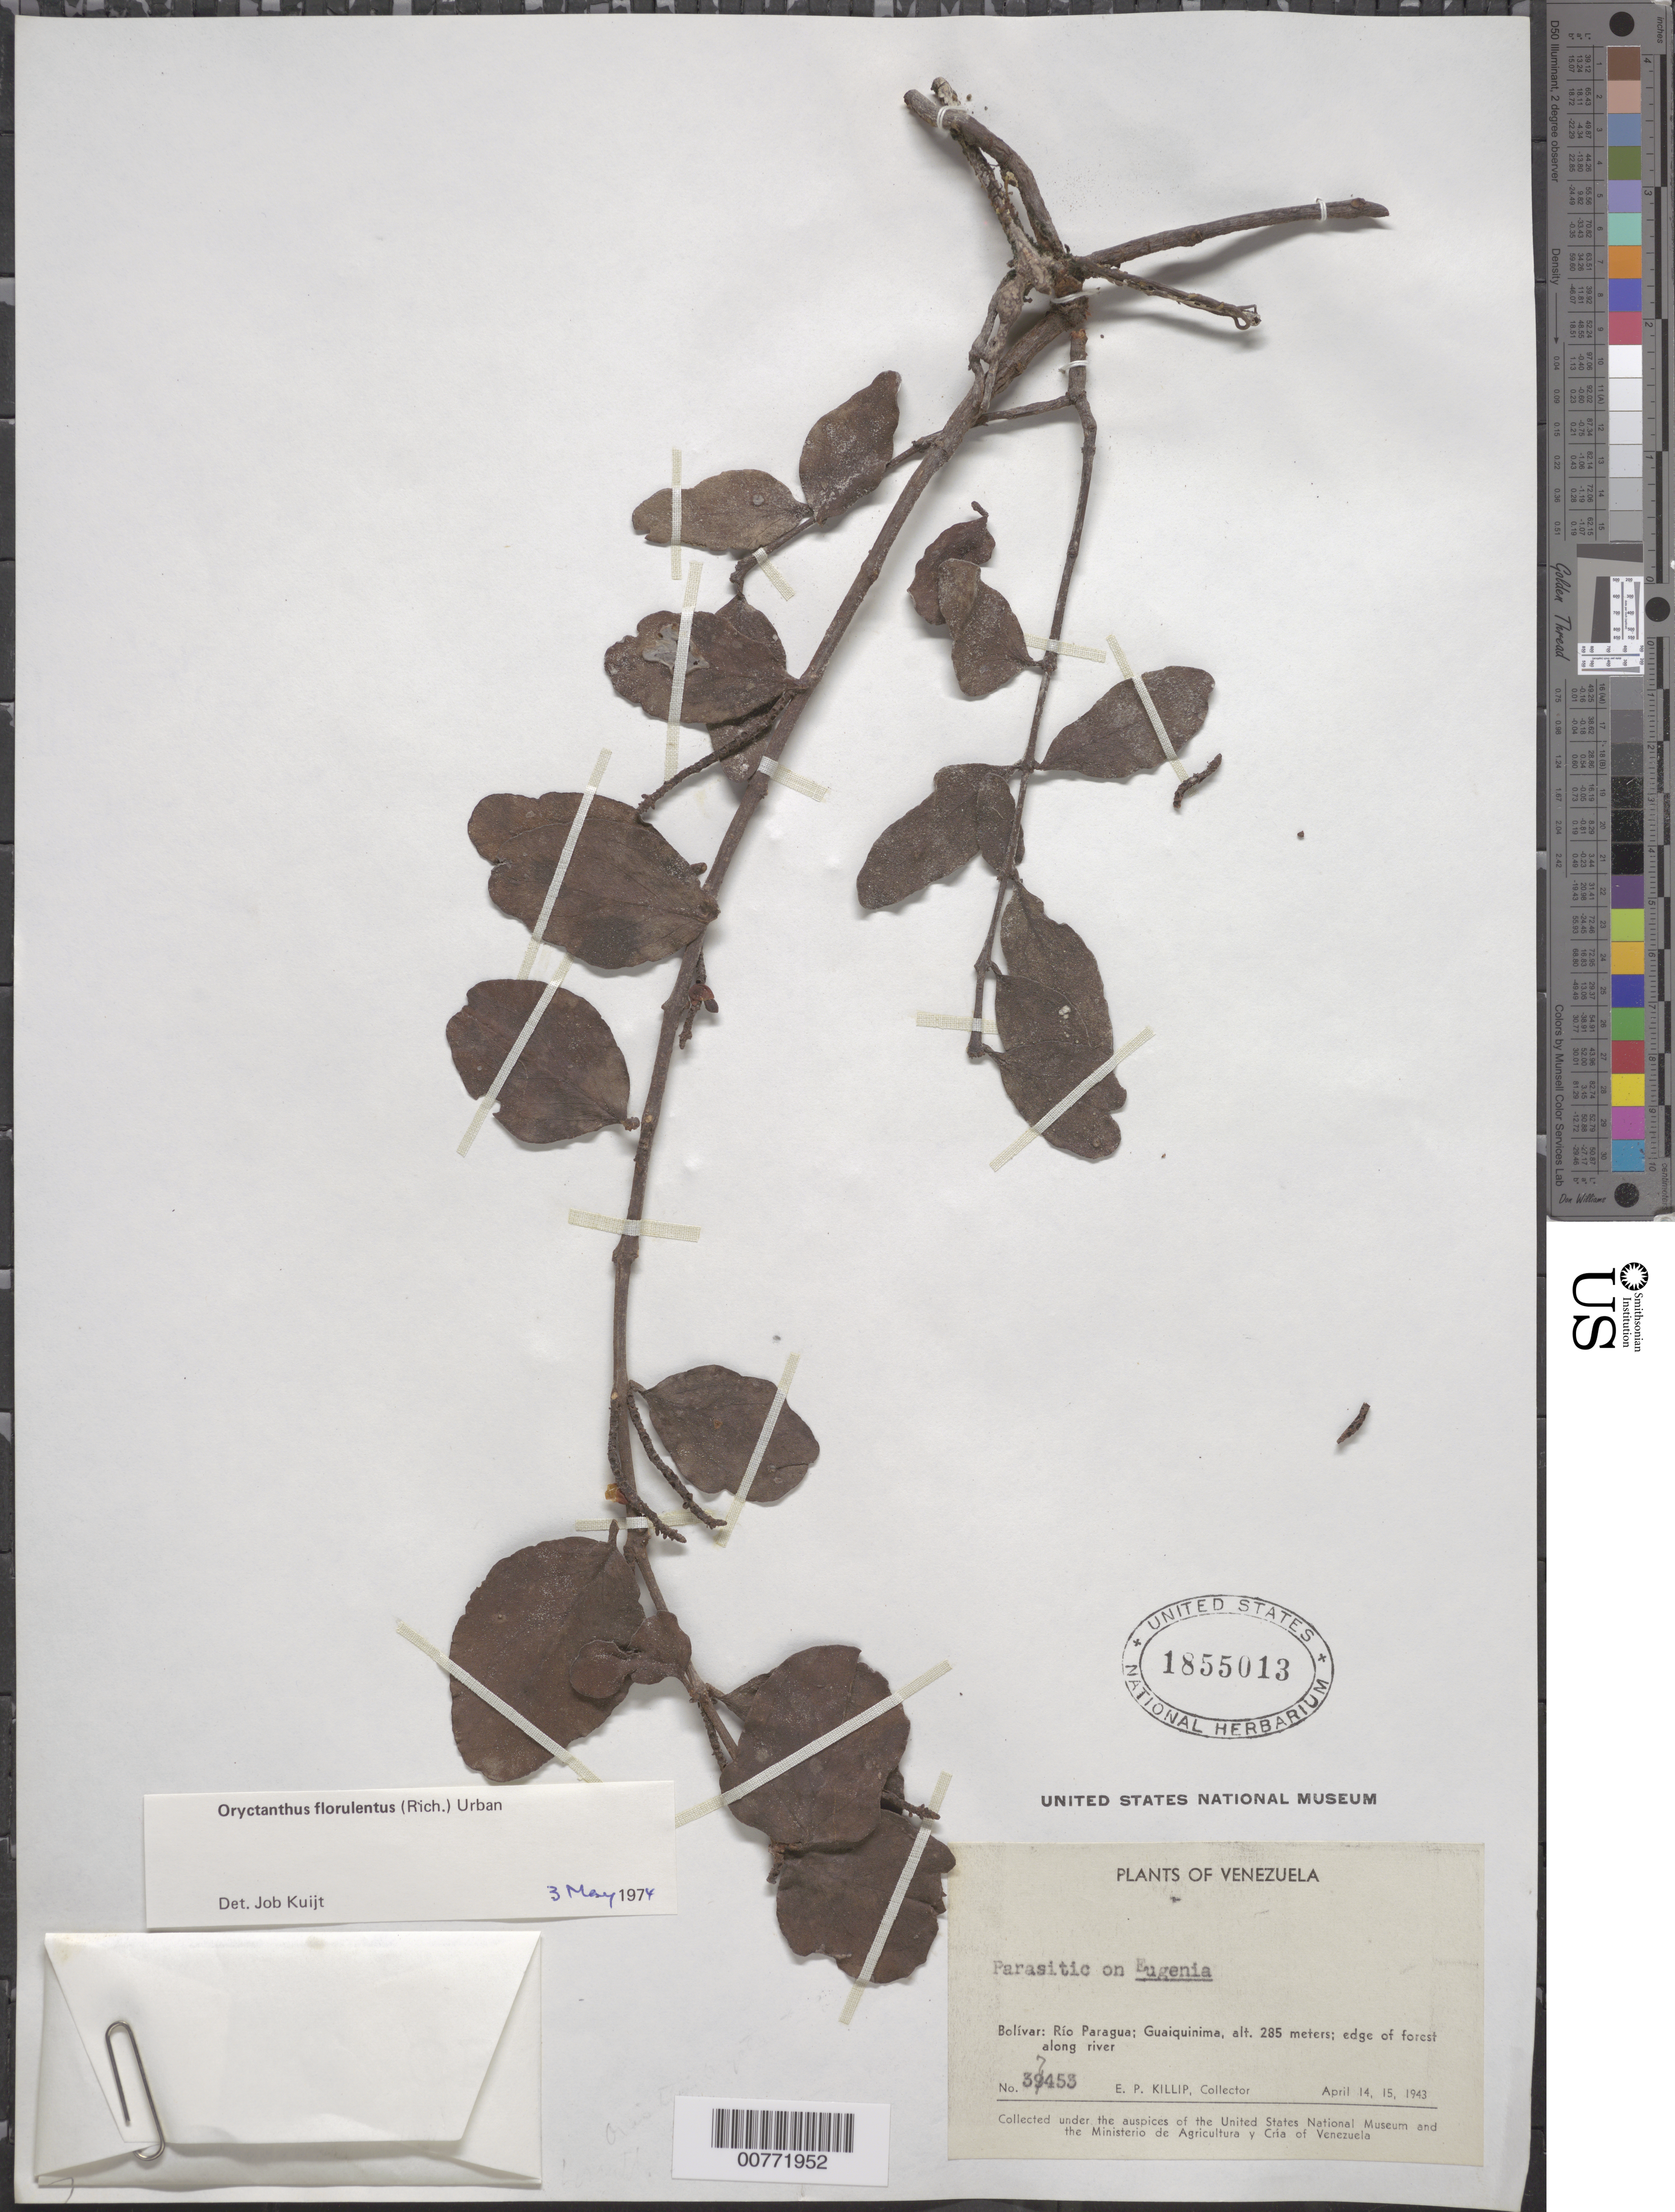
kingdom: Plantae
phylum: Tracheophyta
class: Magnoliopsida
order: Santalales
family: Loranthaceae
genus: Oryctanthus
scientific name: Oryctanthus florulentus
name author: (Rich.) Tiegh.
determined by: Kuijt, Job, (CANADA)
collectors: E. P. Killip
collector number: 37453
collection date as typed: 14-Apr-43 to 15-Apr-43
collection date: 1943-04-14/1943-04-15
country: Venezuela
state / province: Bolívar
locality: Guaiquinima, Río Paragua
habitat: Edge of forest along river;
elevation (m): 285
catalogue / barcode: US 1855013